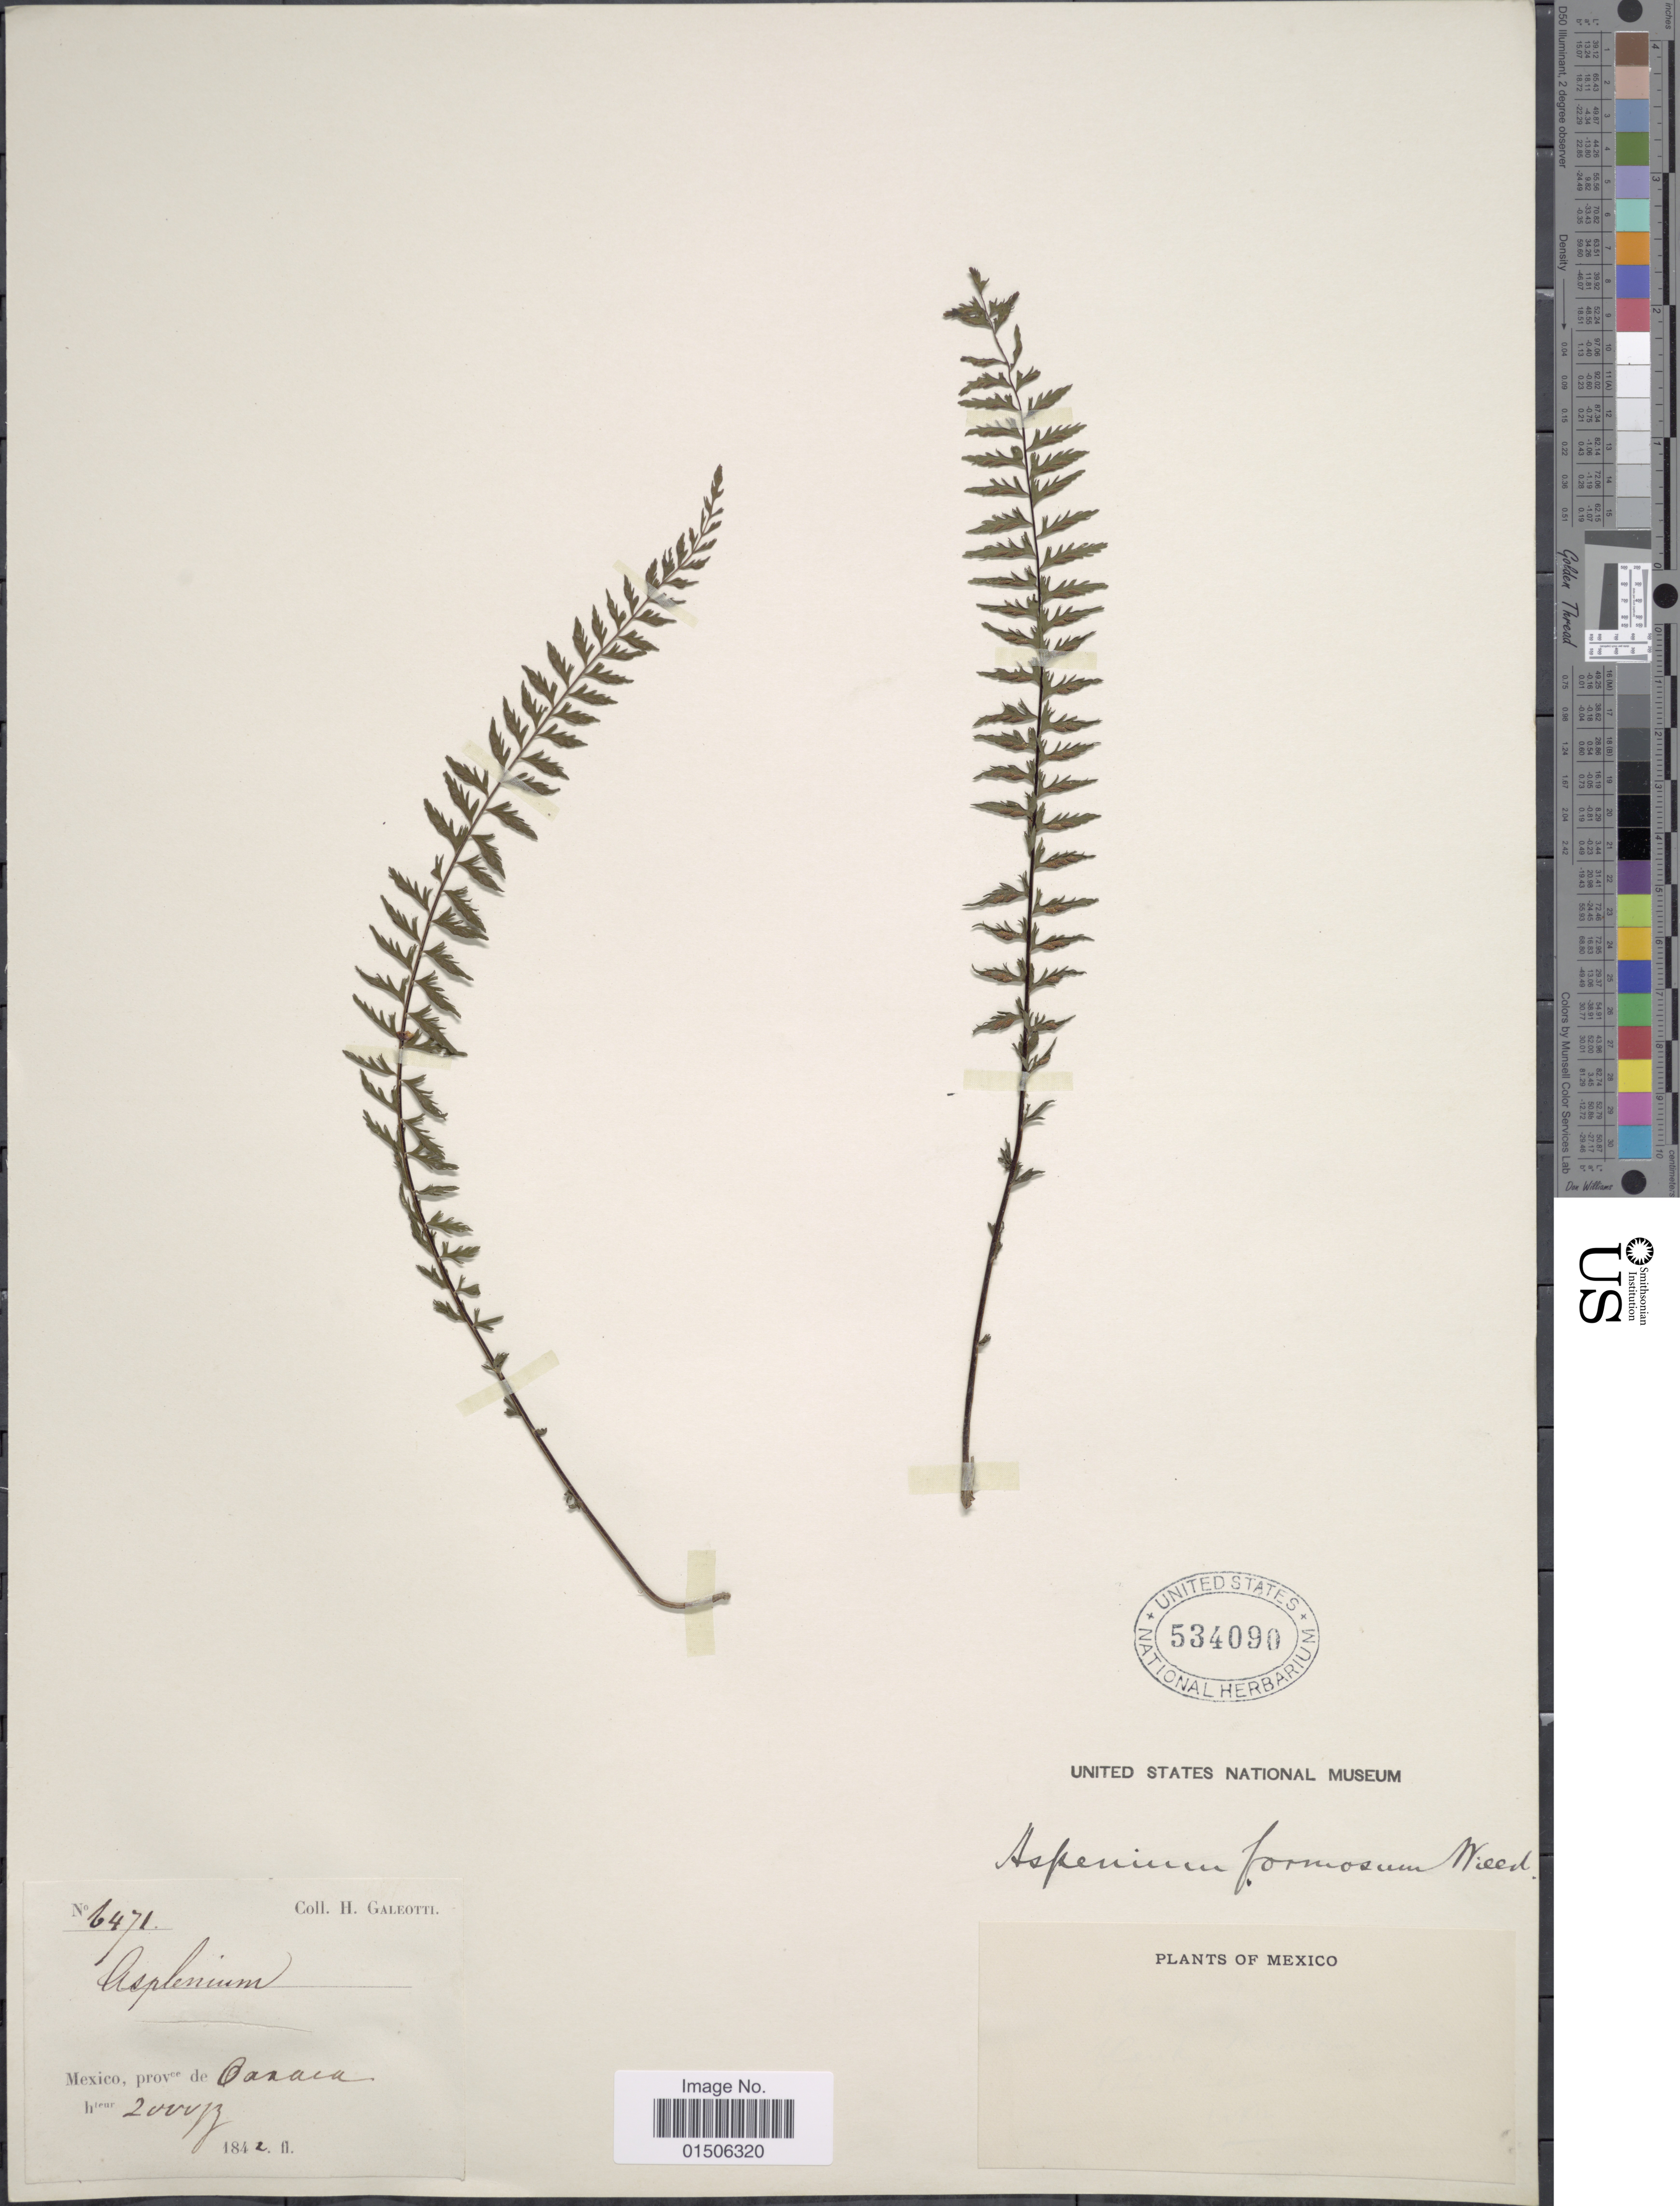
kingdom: Plantae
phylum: Tracheophyta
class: Polypodiopsida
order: Polypodiales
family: Aspleniaceae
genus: Asplenium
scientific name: Asplenium formosum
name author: Willd.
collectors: H. G. Galeotti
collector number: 6471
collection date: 1842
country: Mexico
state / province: Oaxaca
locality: Mexico prov. de Oaxaca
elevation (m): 610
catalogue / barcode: US 534090